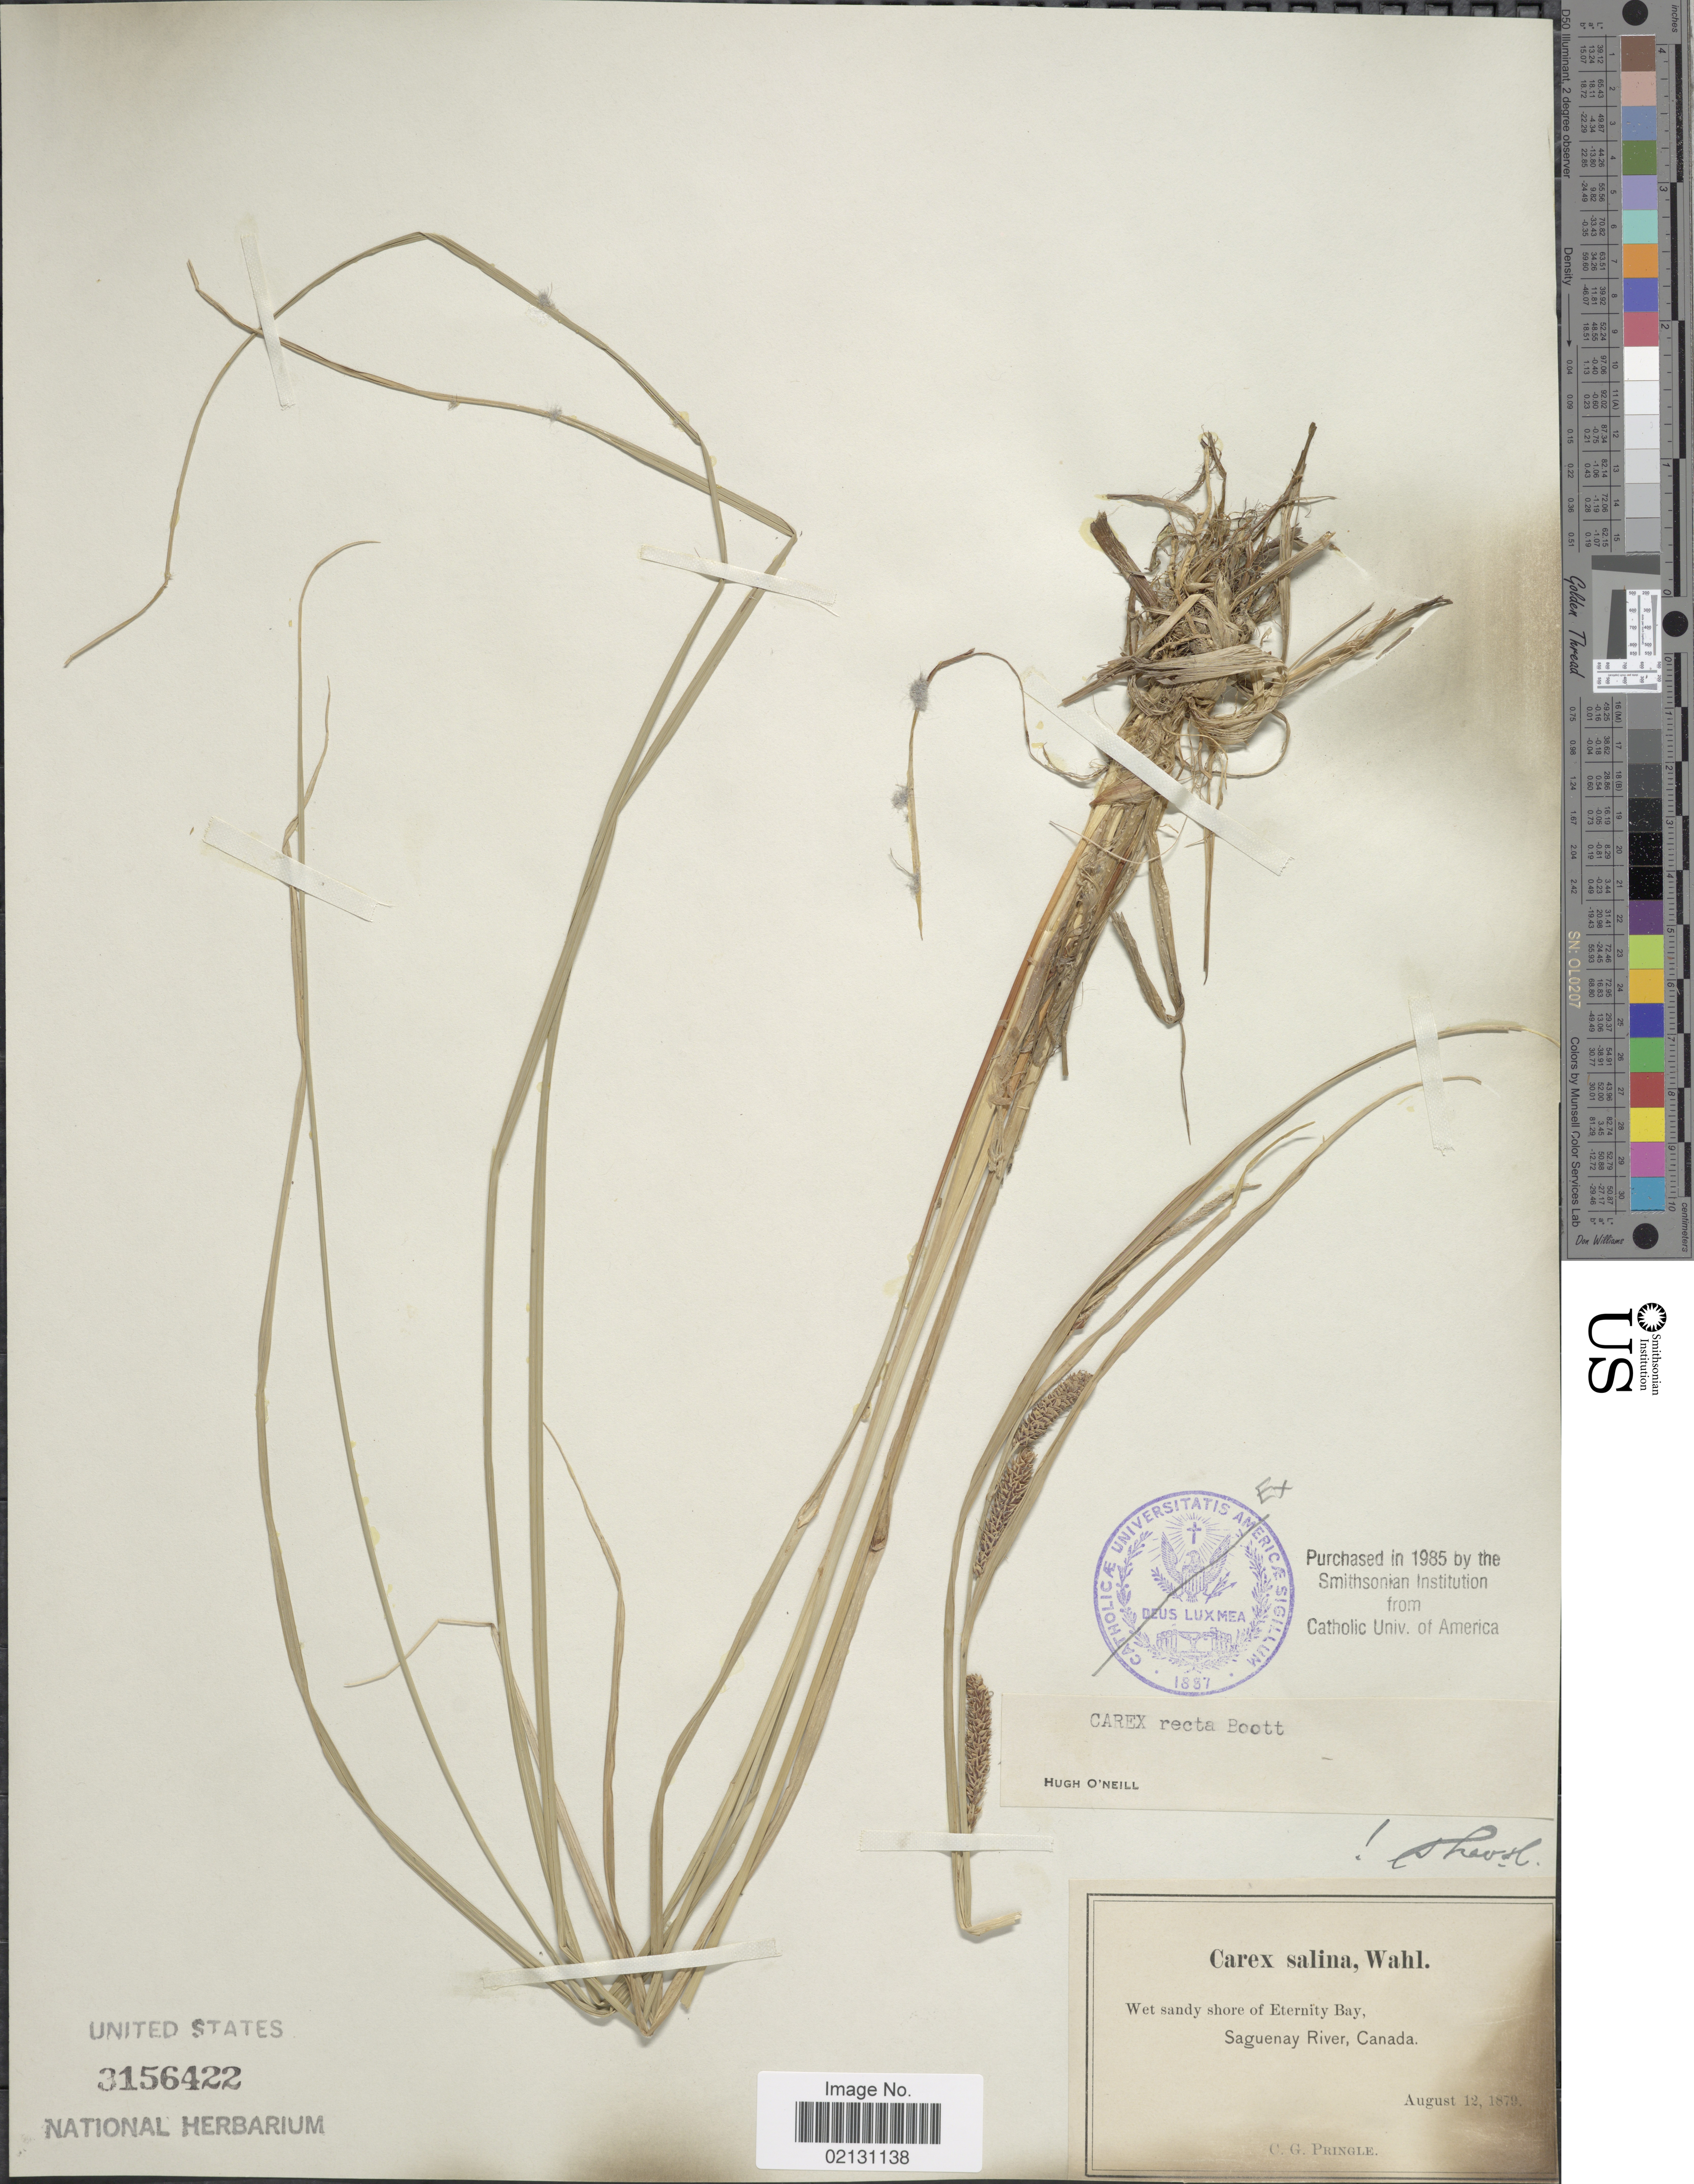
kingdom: Plantae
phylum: Tracheophyta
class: Liliopsida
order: Poales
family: Cyperaceae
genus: Carex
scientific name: Carex recta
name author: Boott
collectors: C. G. Pringle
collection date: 1879-08-12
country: Canada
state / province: Quebec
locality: Wet sandy shore of Eternity Bay, Saguenay River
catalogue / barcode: US 3156422